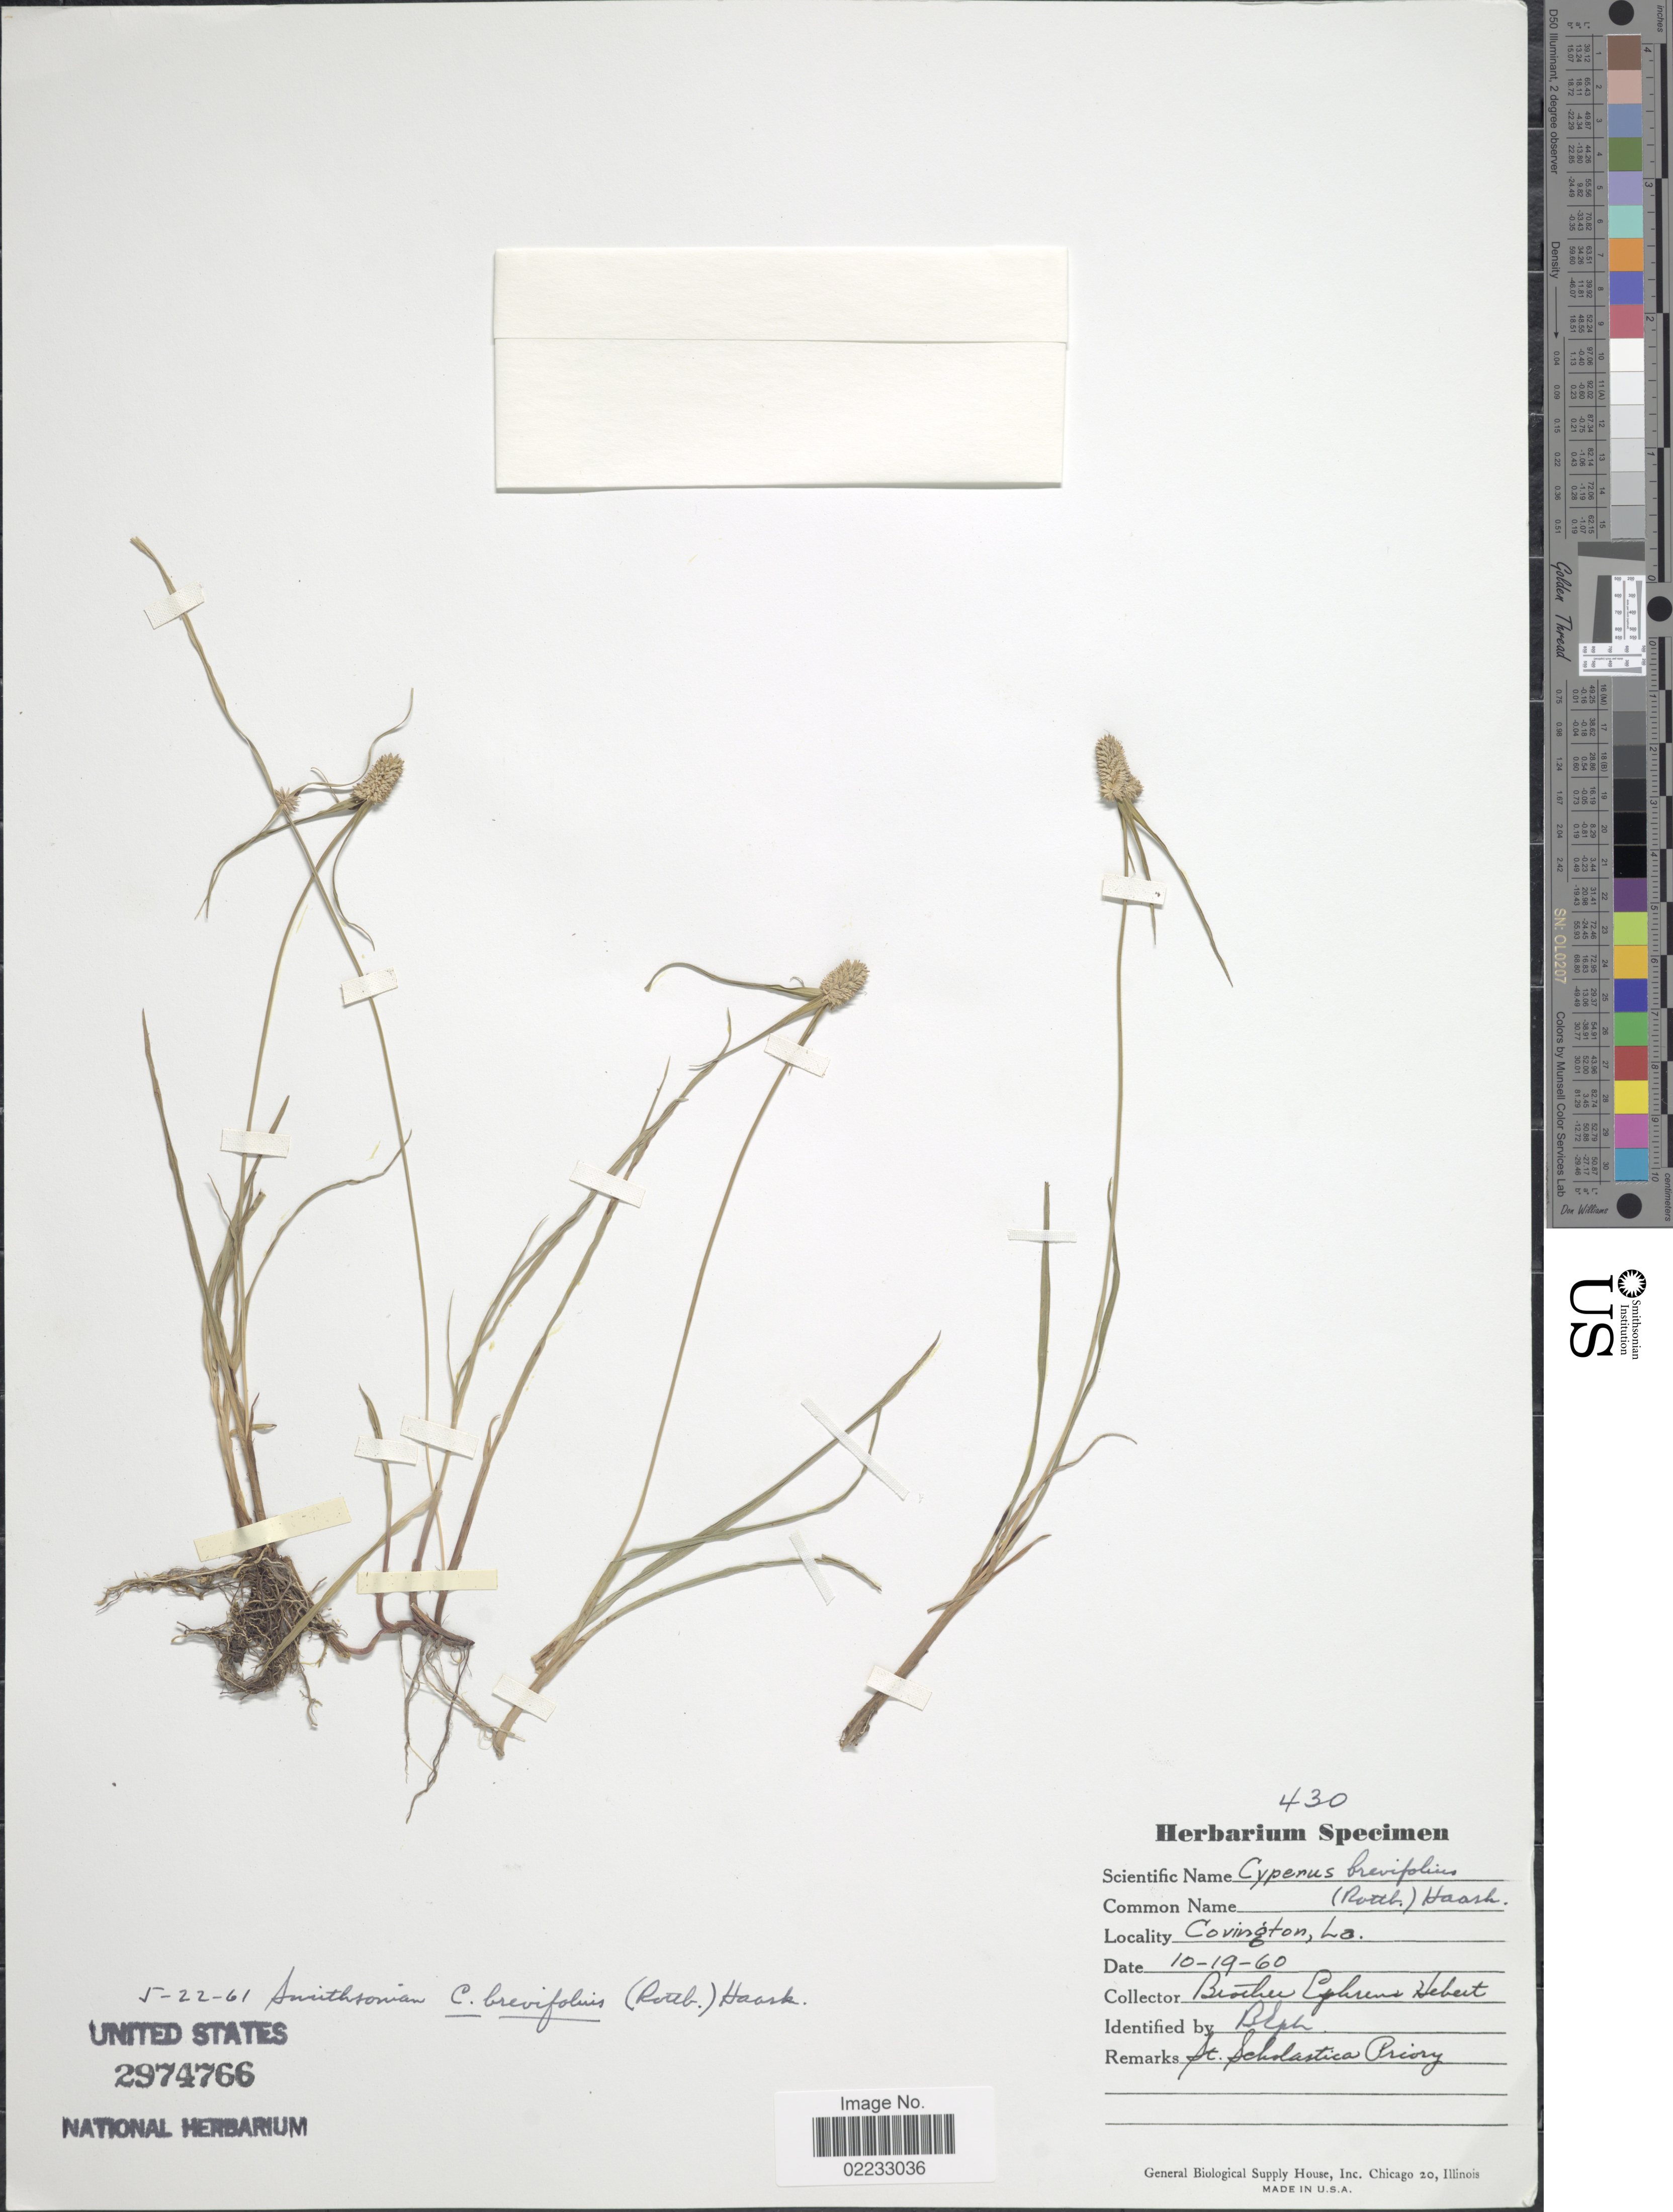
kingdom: Plantae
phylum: Tracheophyta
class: Liliopsida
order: Poales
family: Cyperaceae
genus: Cyperus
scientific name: Cyperus sesquiflorus subsp. sesquiflorus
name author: (Torr.) Mattf. & Kük.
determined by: Strong, Mark T., (BOT), Smithsonian Institution - National Museum of Natural History (UNITED STATES)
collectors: E. Hebert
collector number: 430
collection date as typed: Transcribed d/m/y: 19/10/60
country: United States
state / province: Louisiana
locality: Covington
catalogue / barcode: US 2974766